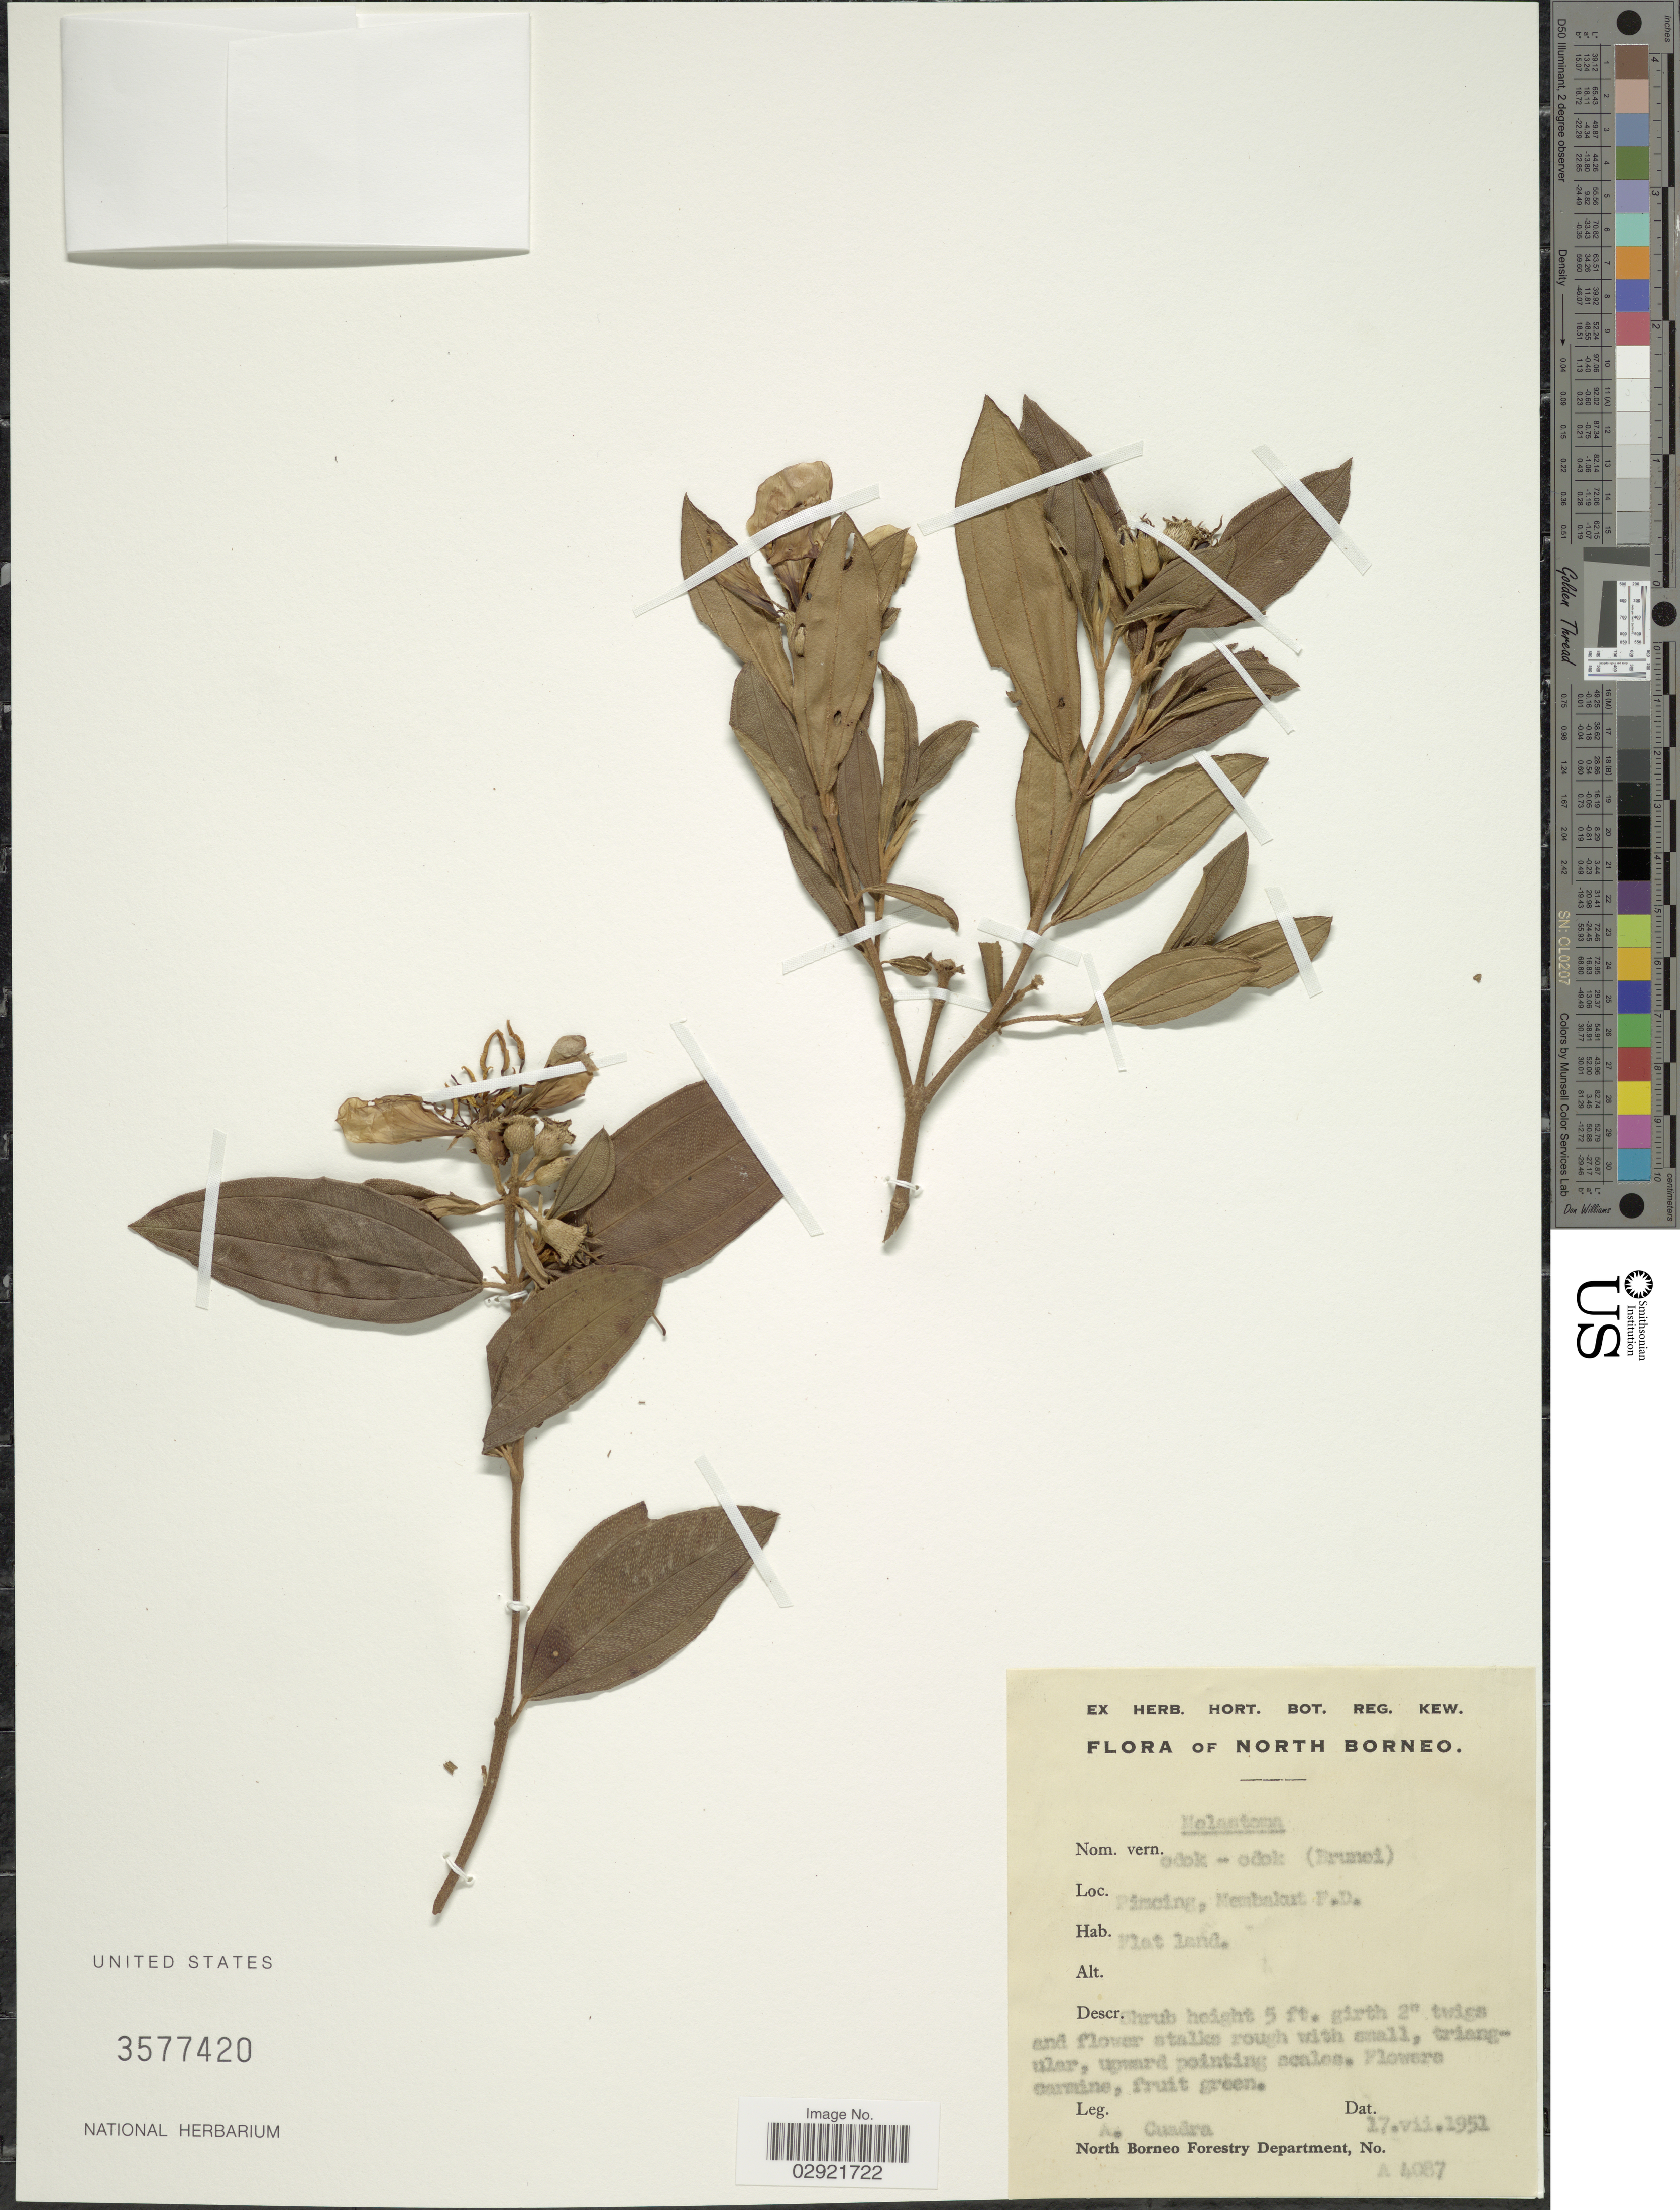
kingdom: Plantae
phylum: Tracheophyta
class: Magnoliopsida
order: Myrtales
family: Melastomataceae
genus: Melastoma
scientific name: Melastoma sp.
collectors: A. Cuadra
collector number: A4087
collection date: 1951-07-17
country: Malaysia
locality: North Borneo. Pimcing, Membalout F.D.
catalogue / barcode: US 3577420